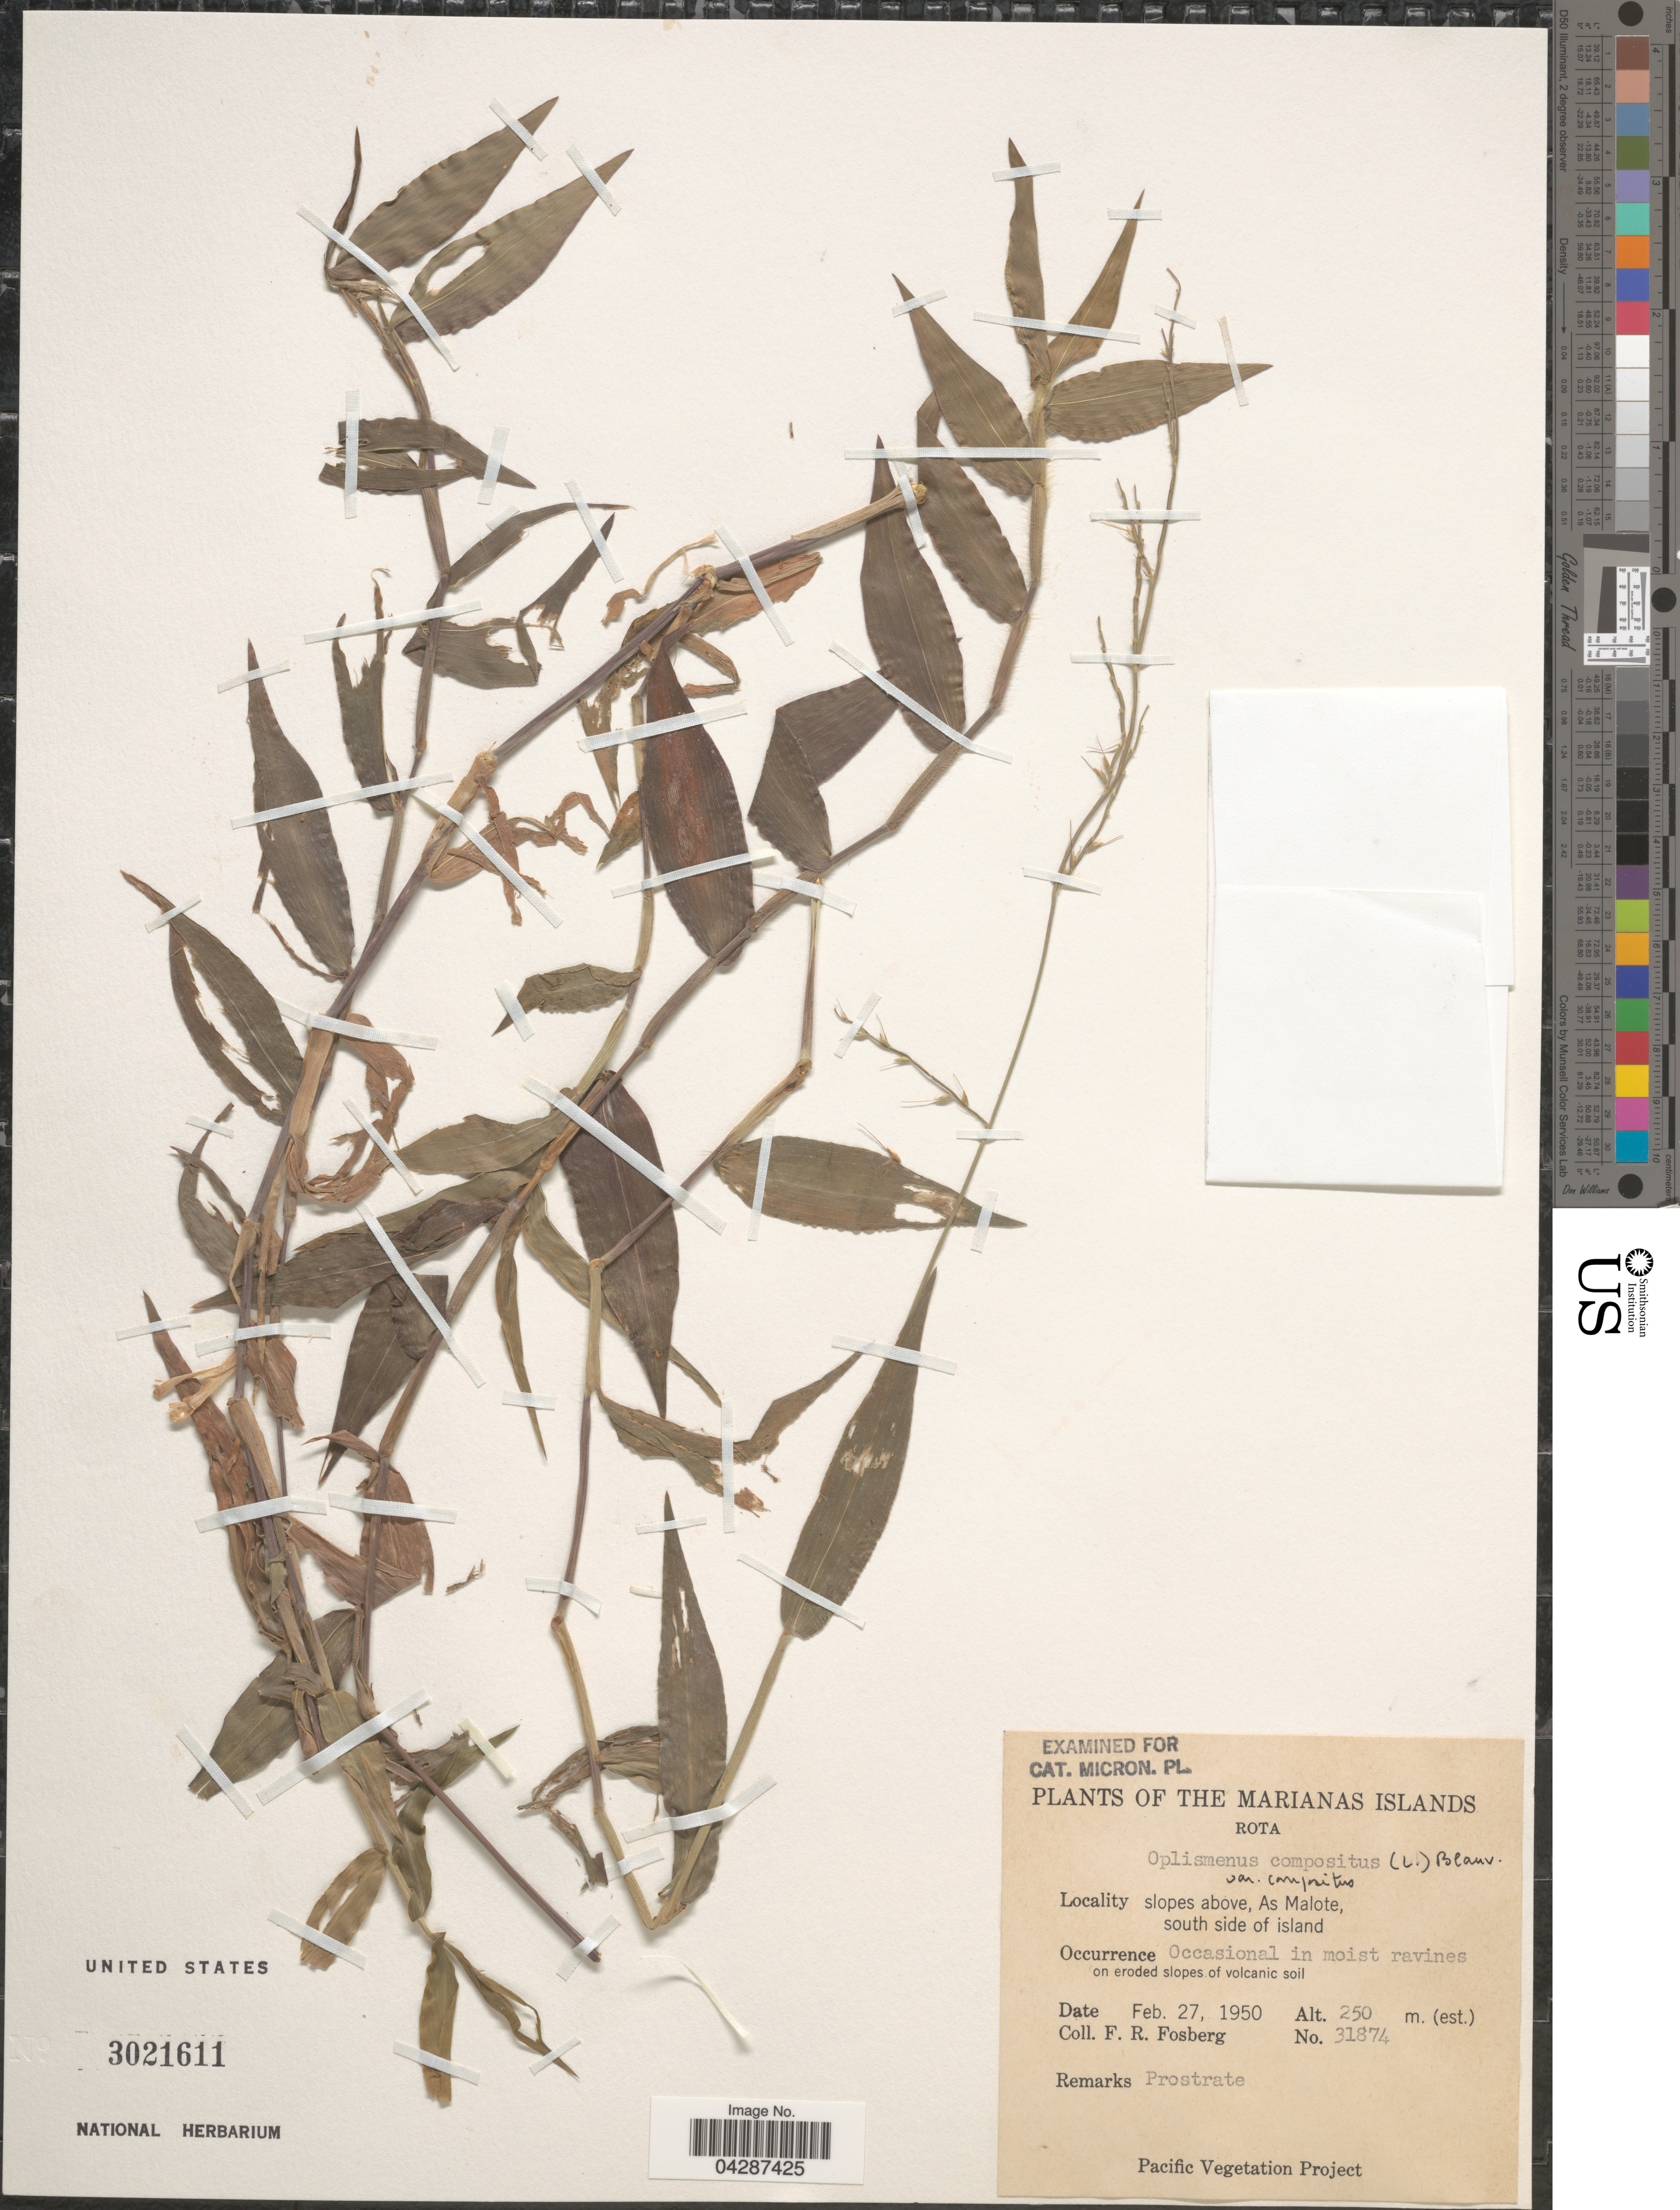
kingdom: Plantae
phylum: Tracheophyta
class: Liliopsida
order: Poales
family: Poaceae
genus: Oplismenus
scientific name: Oplismenus compositus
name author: (L.) P. Beauv.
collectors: F. R. Fosberg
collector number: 31874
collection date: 1950-02-27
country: Northern Mariana Islands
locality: The Marianas Islands. Rota. Slopes above, As Malote, south side of island. Occasional in moist ravines on eroded slopes of volcanic soil.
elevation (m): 250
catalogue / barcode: US 3021611